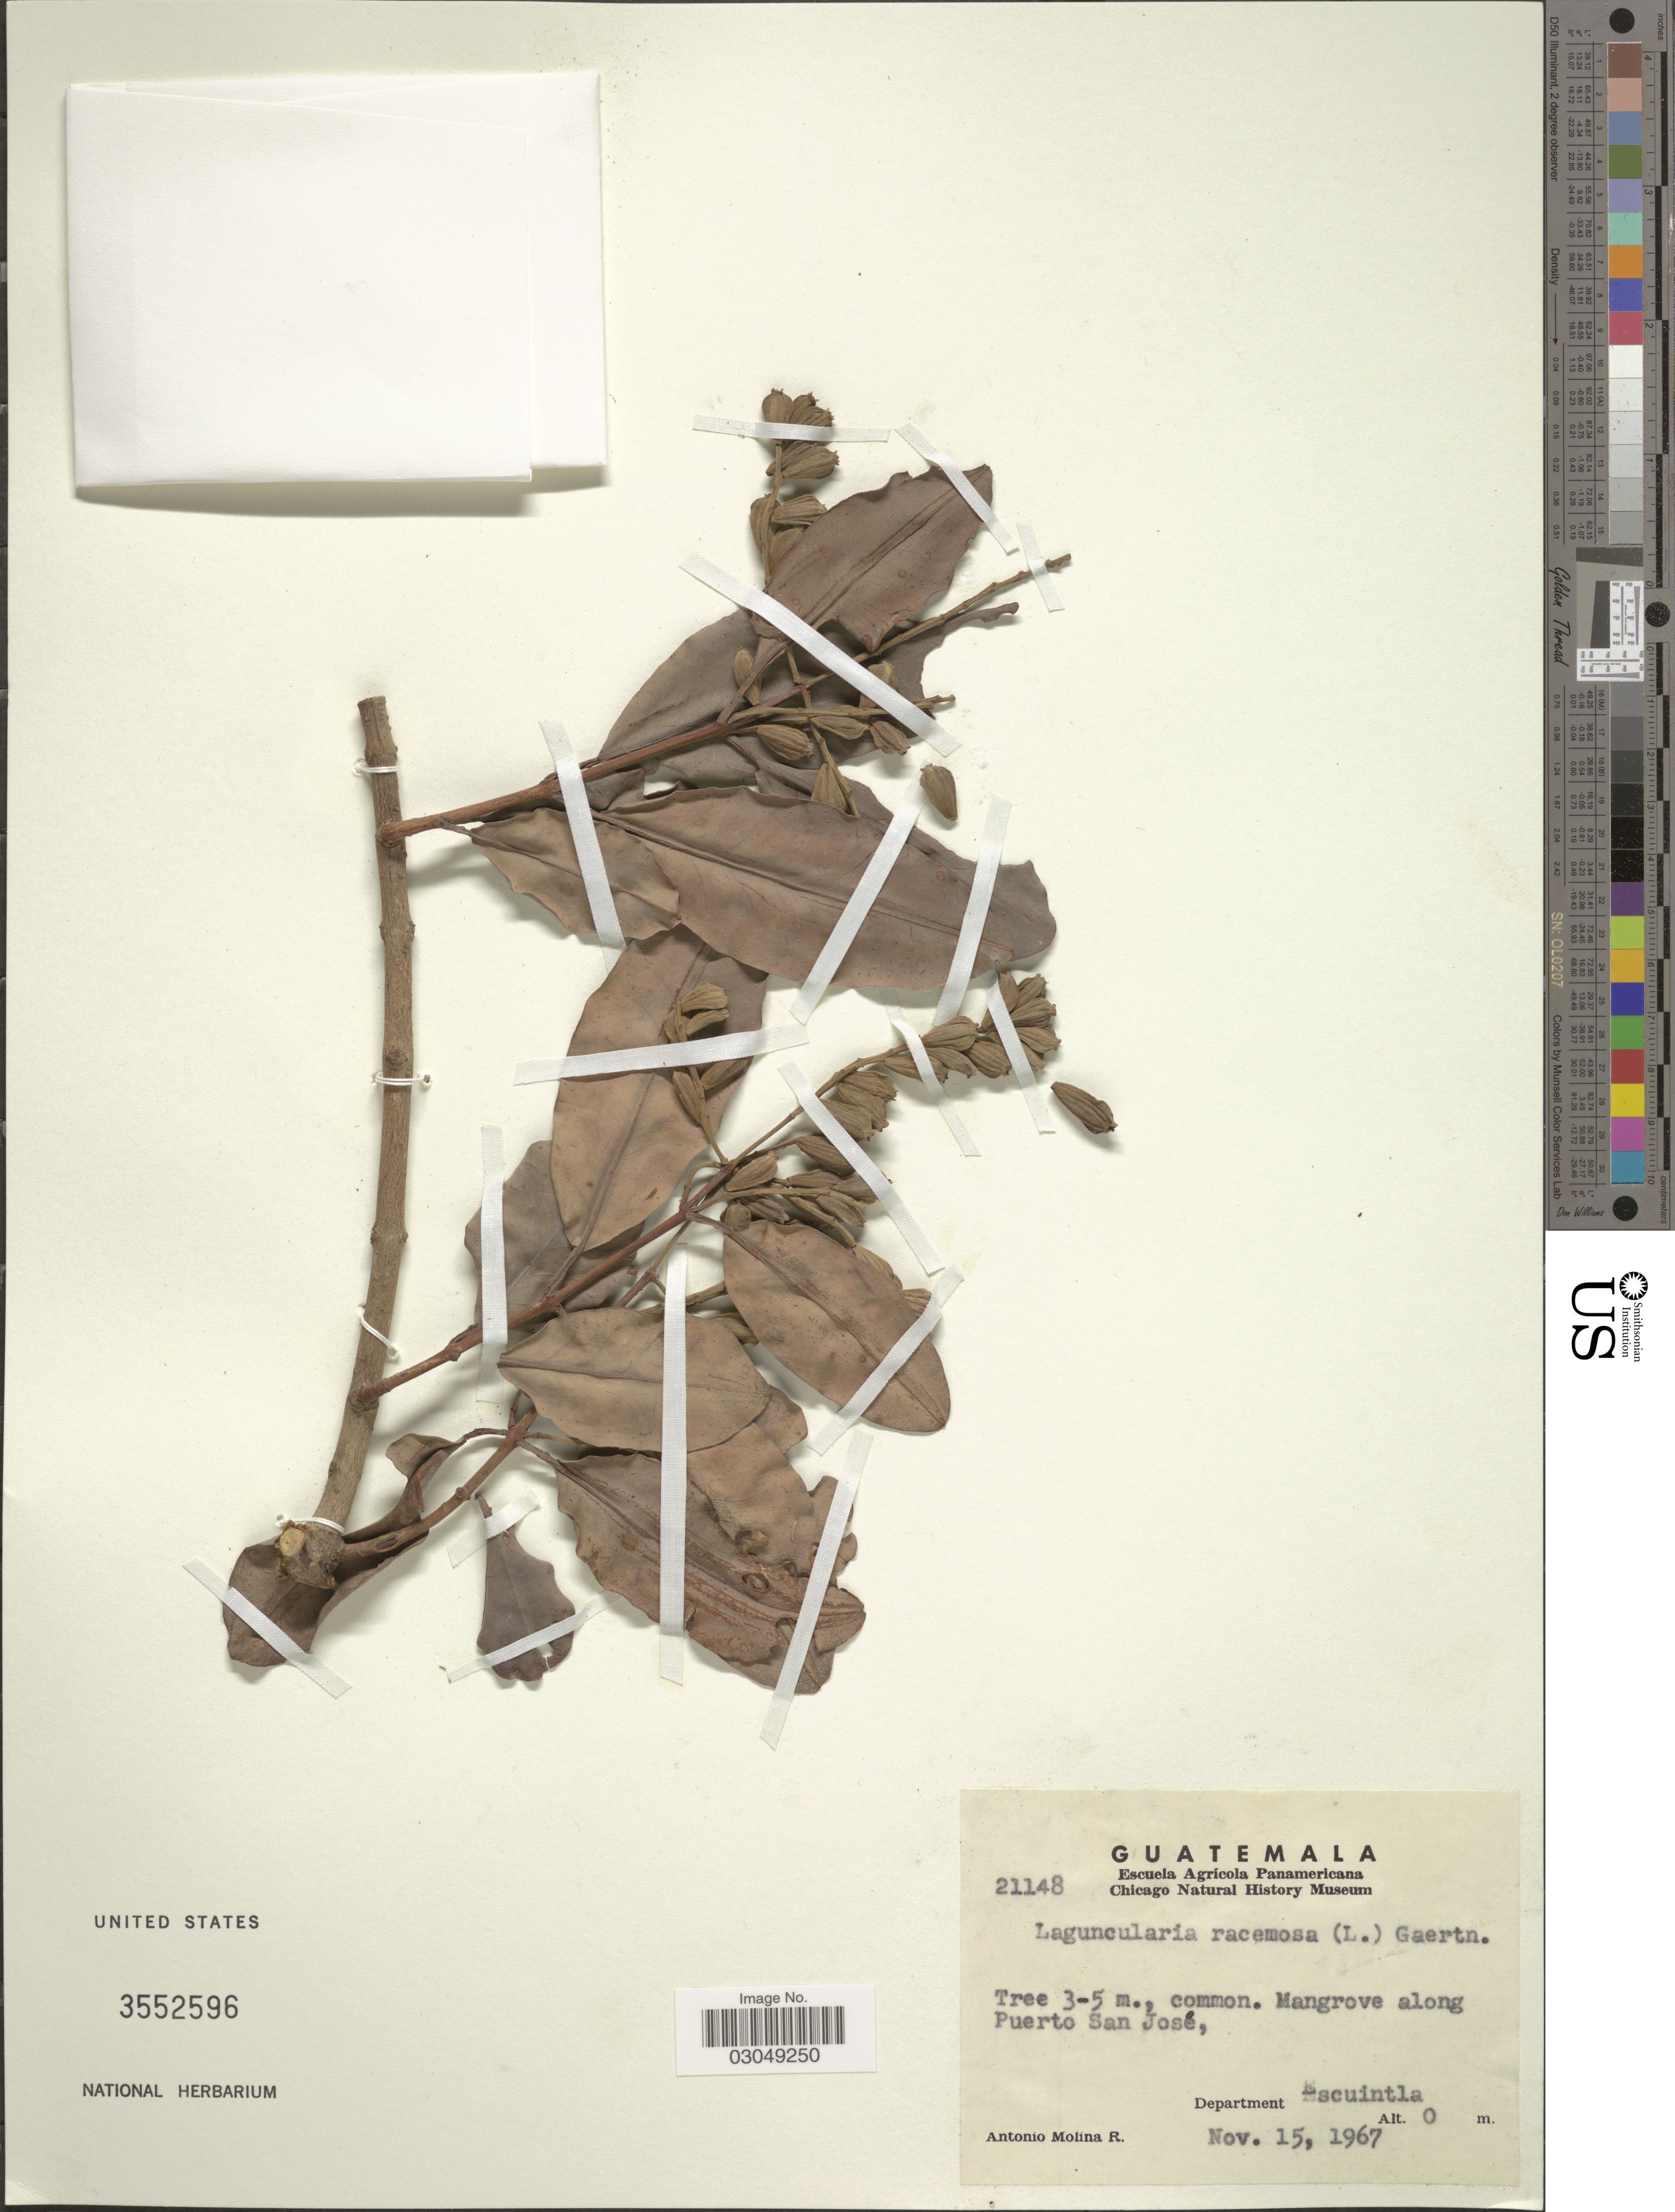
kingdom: Plantae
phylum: Tracheophyta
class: Magnoliopsida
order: Myrtales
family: Combretaceae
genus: Laguncularia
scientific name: Laguncularia racemosa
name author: (L.) C.F. Gaertn.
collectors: A. Molina R.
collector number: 21148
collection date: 1967-11-15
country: Guatemala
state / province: Escuintla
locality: Mangrove along Puerto San José, Department Escuintla.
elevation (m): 0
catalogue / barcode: US 3552596